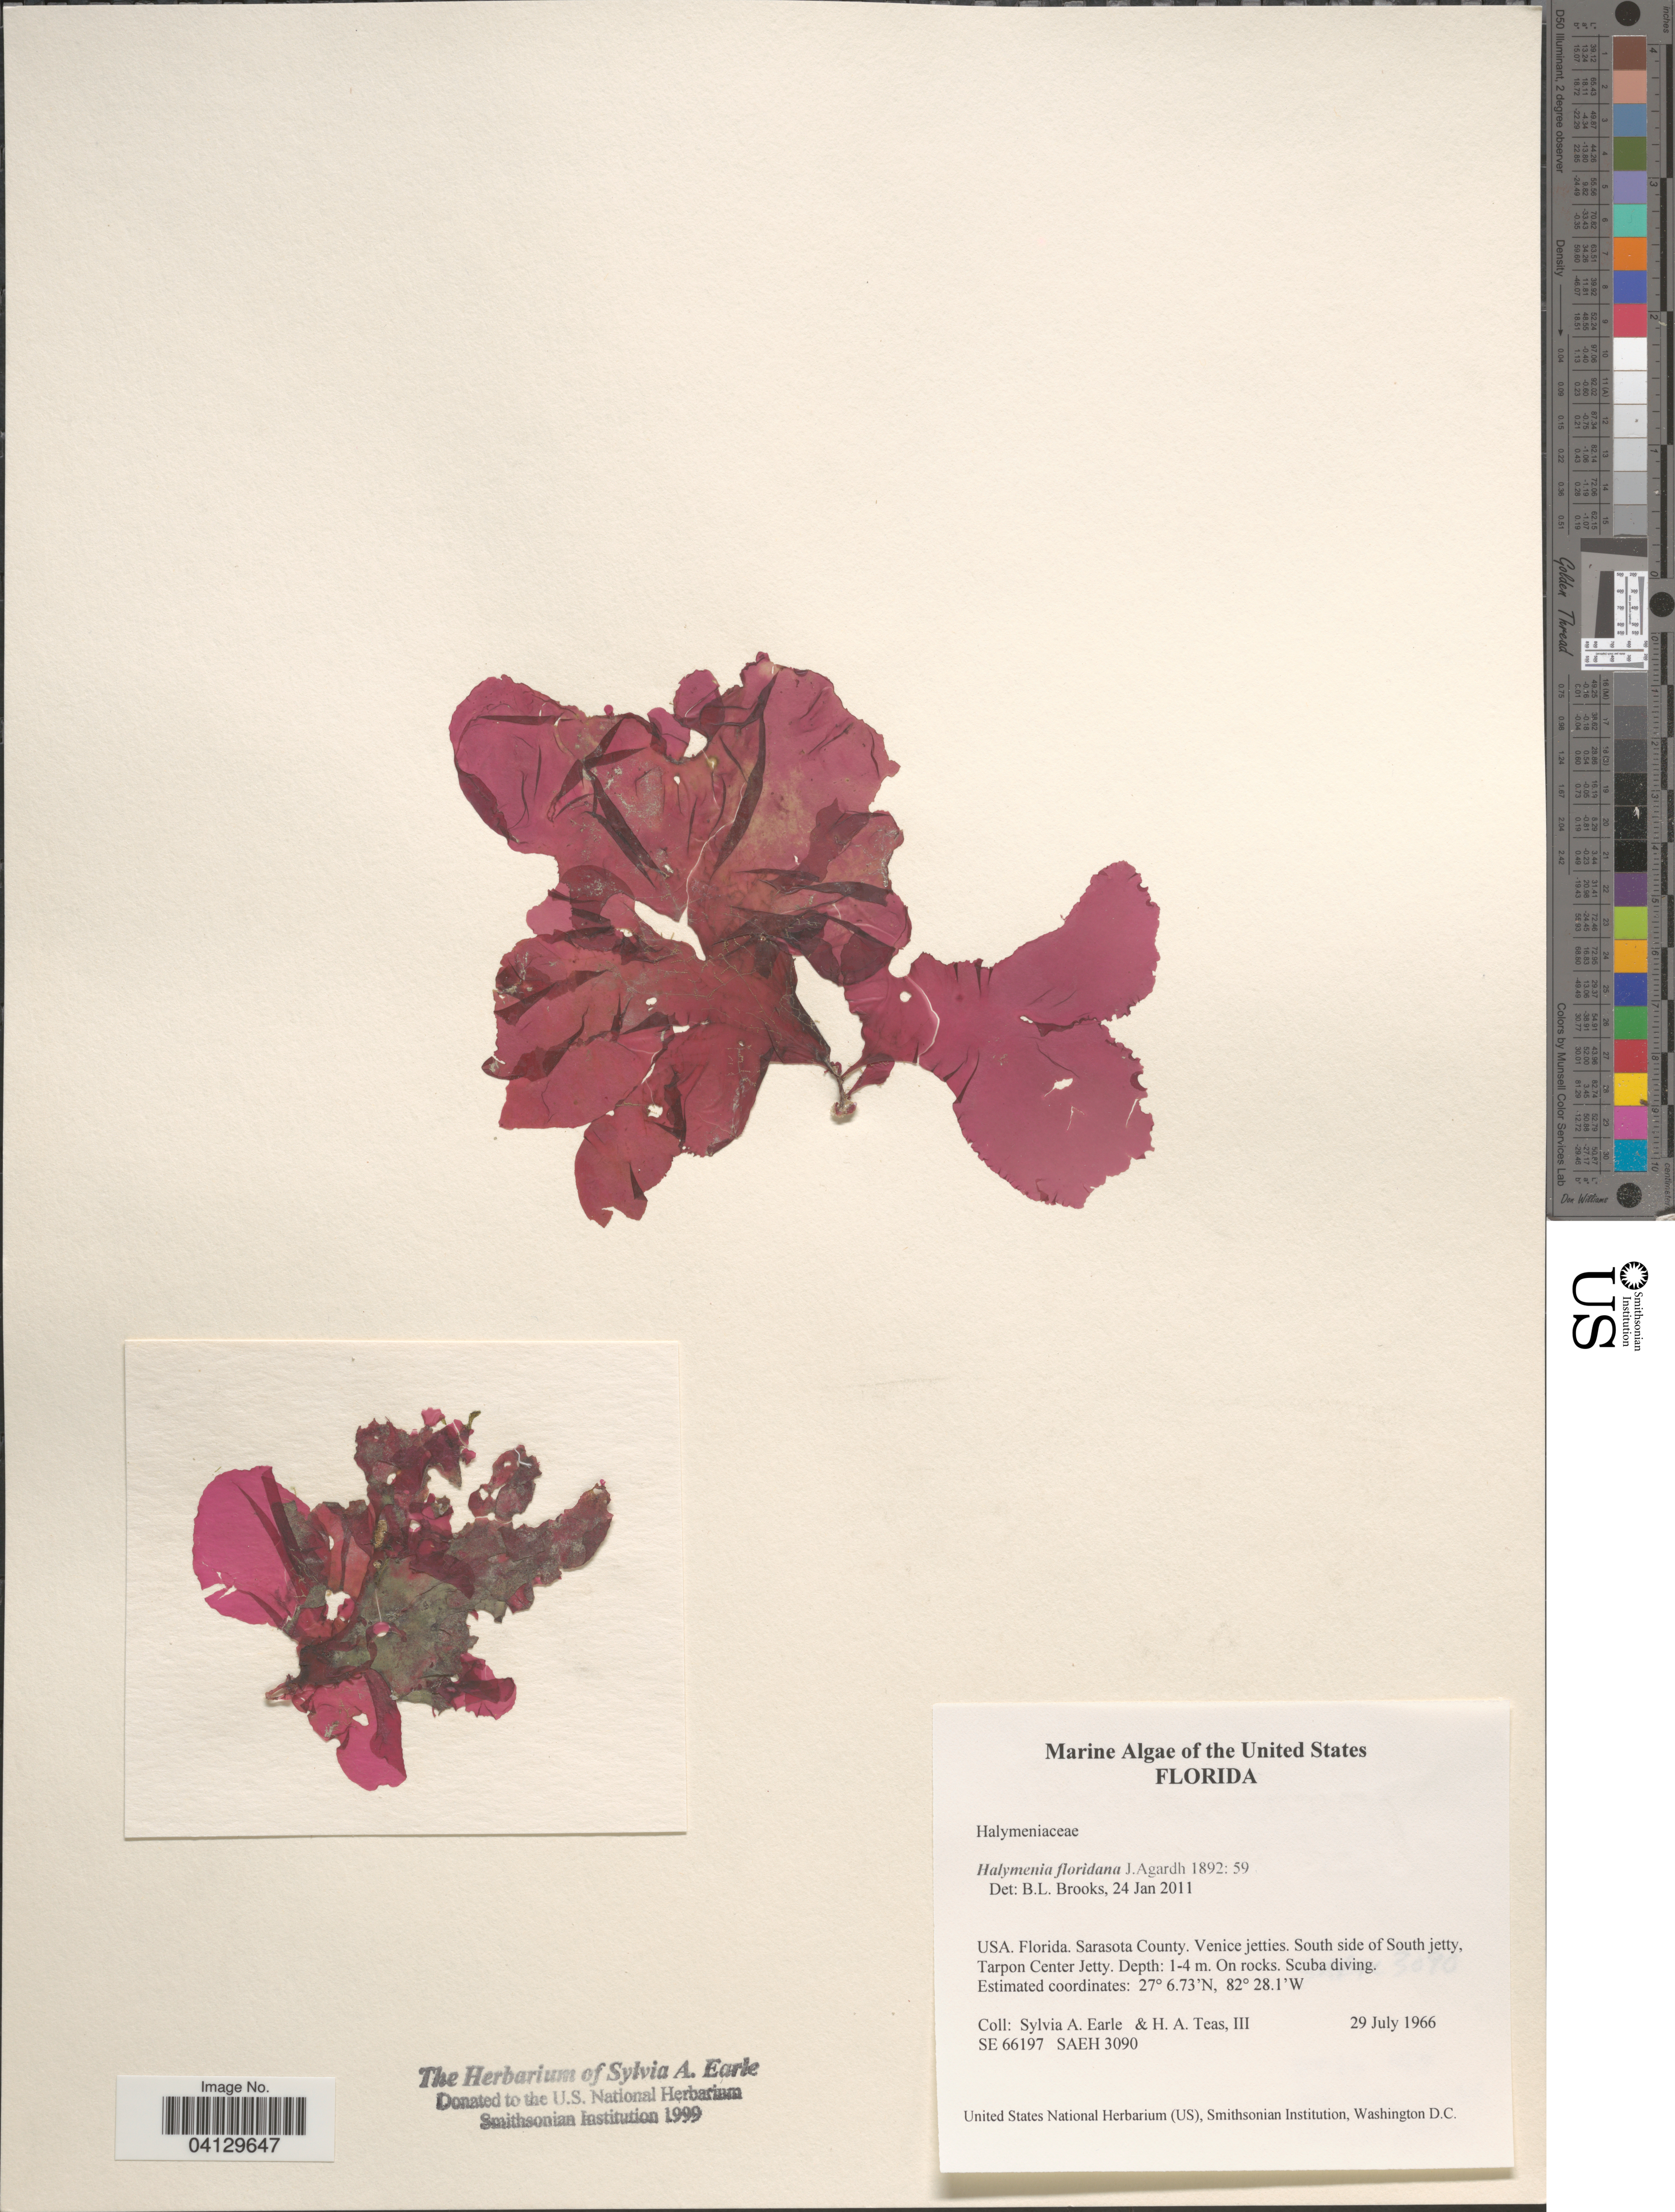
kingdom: Plantae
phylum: Rhodophyta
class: Florideophyceae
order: Halymeniales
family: Halymeniaceae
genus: Halymenia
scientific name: Halymenia floridana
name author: J. Agardh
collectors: S. A. Earle & H. Teas III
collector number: SE66197/SAEH3090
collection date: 1966-07-29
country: United States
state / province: Florida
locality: Sarasota County. Venice jetties. South side of South jetty, Tarpon Center Jetty.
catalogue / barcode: US 328643